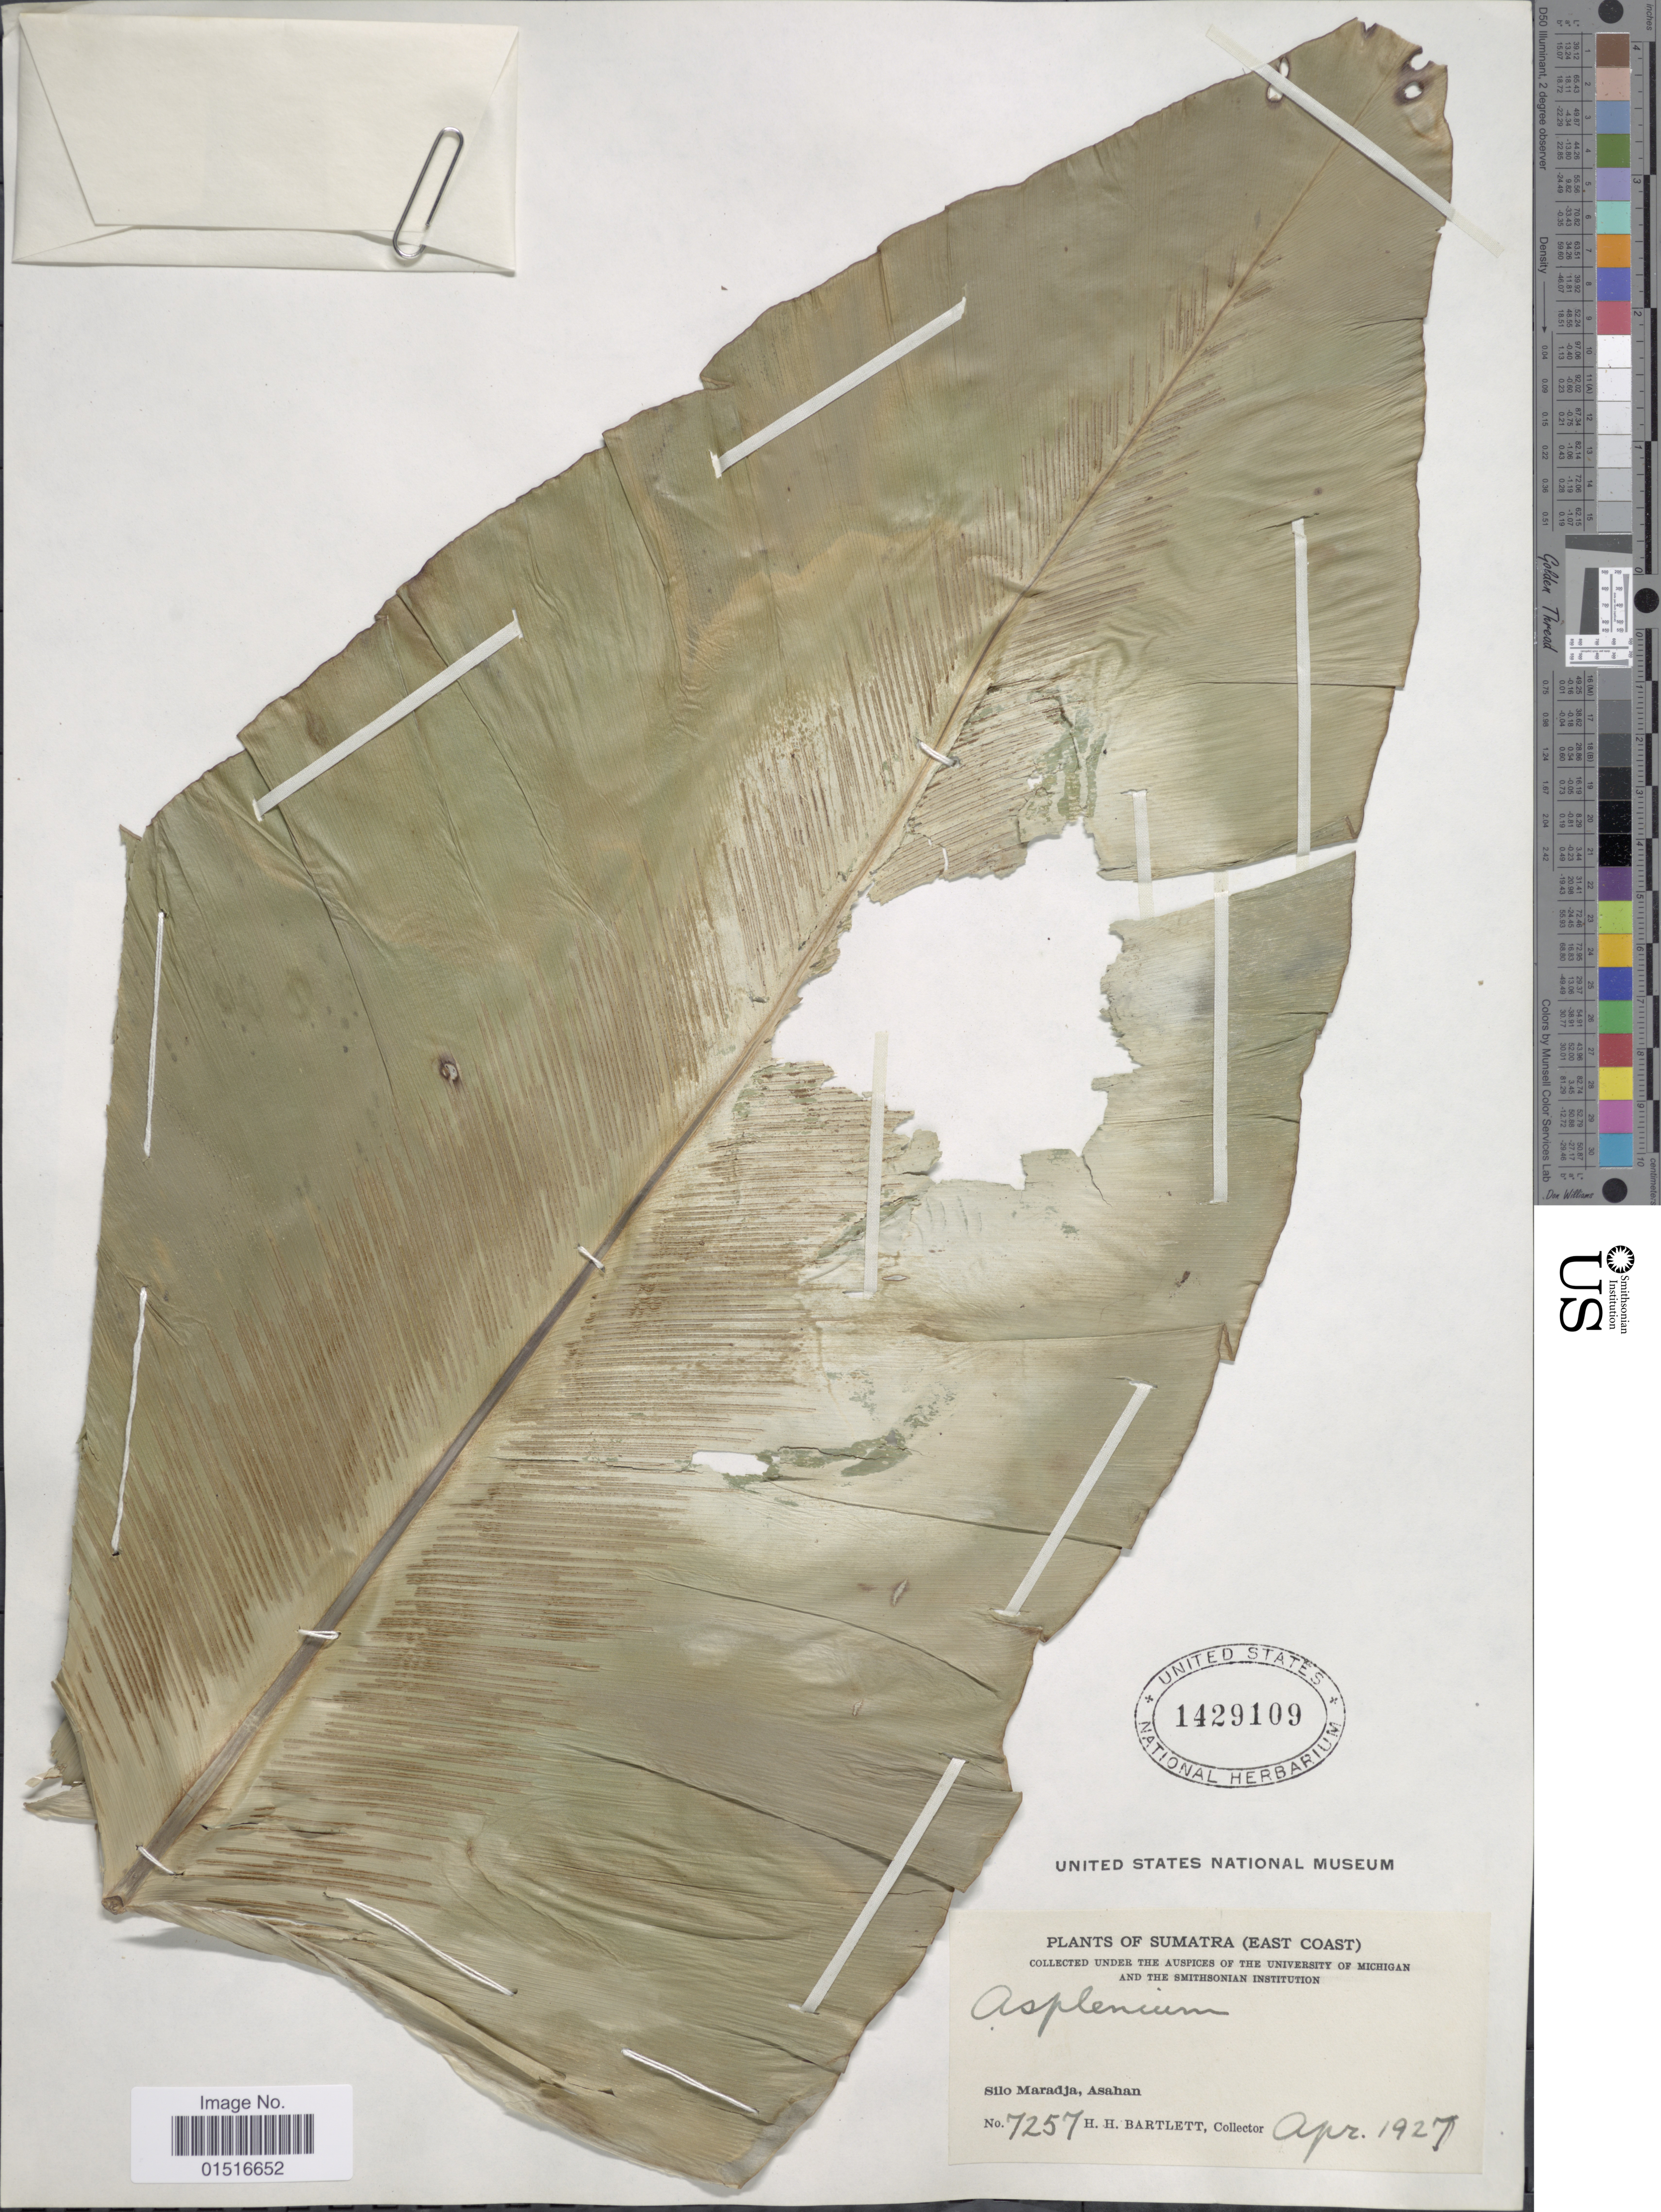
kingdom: Plantae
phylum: Tracheophyta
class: Polypodiopsida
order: Polypodiales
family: Aspleniaceae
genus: Asplenium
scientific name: Asplenium nidus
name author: L.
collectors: H. H. Bartlett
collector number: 7257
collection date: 1927-04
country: Indonesia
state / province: Sumatra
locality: Sumatra (East Coast), Silo Maradja, Asahan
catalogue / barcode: US 1429109